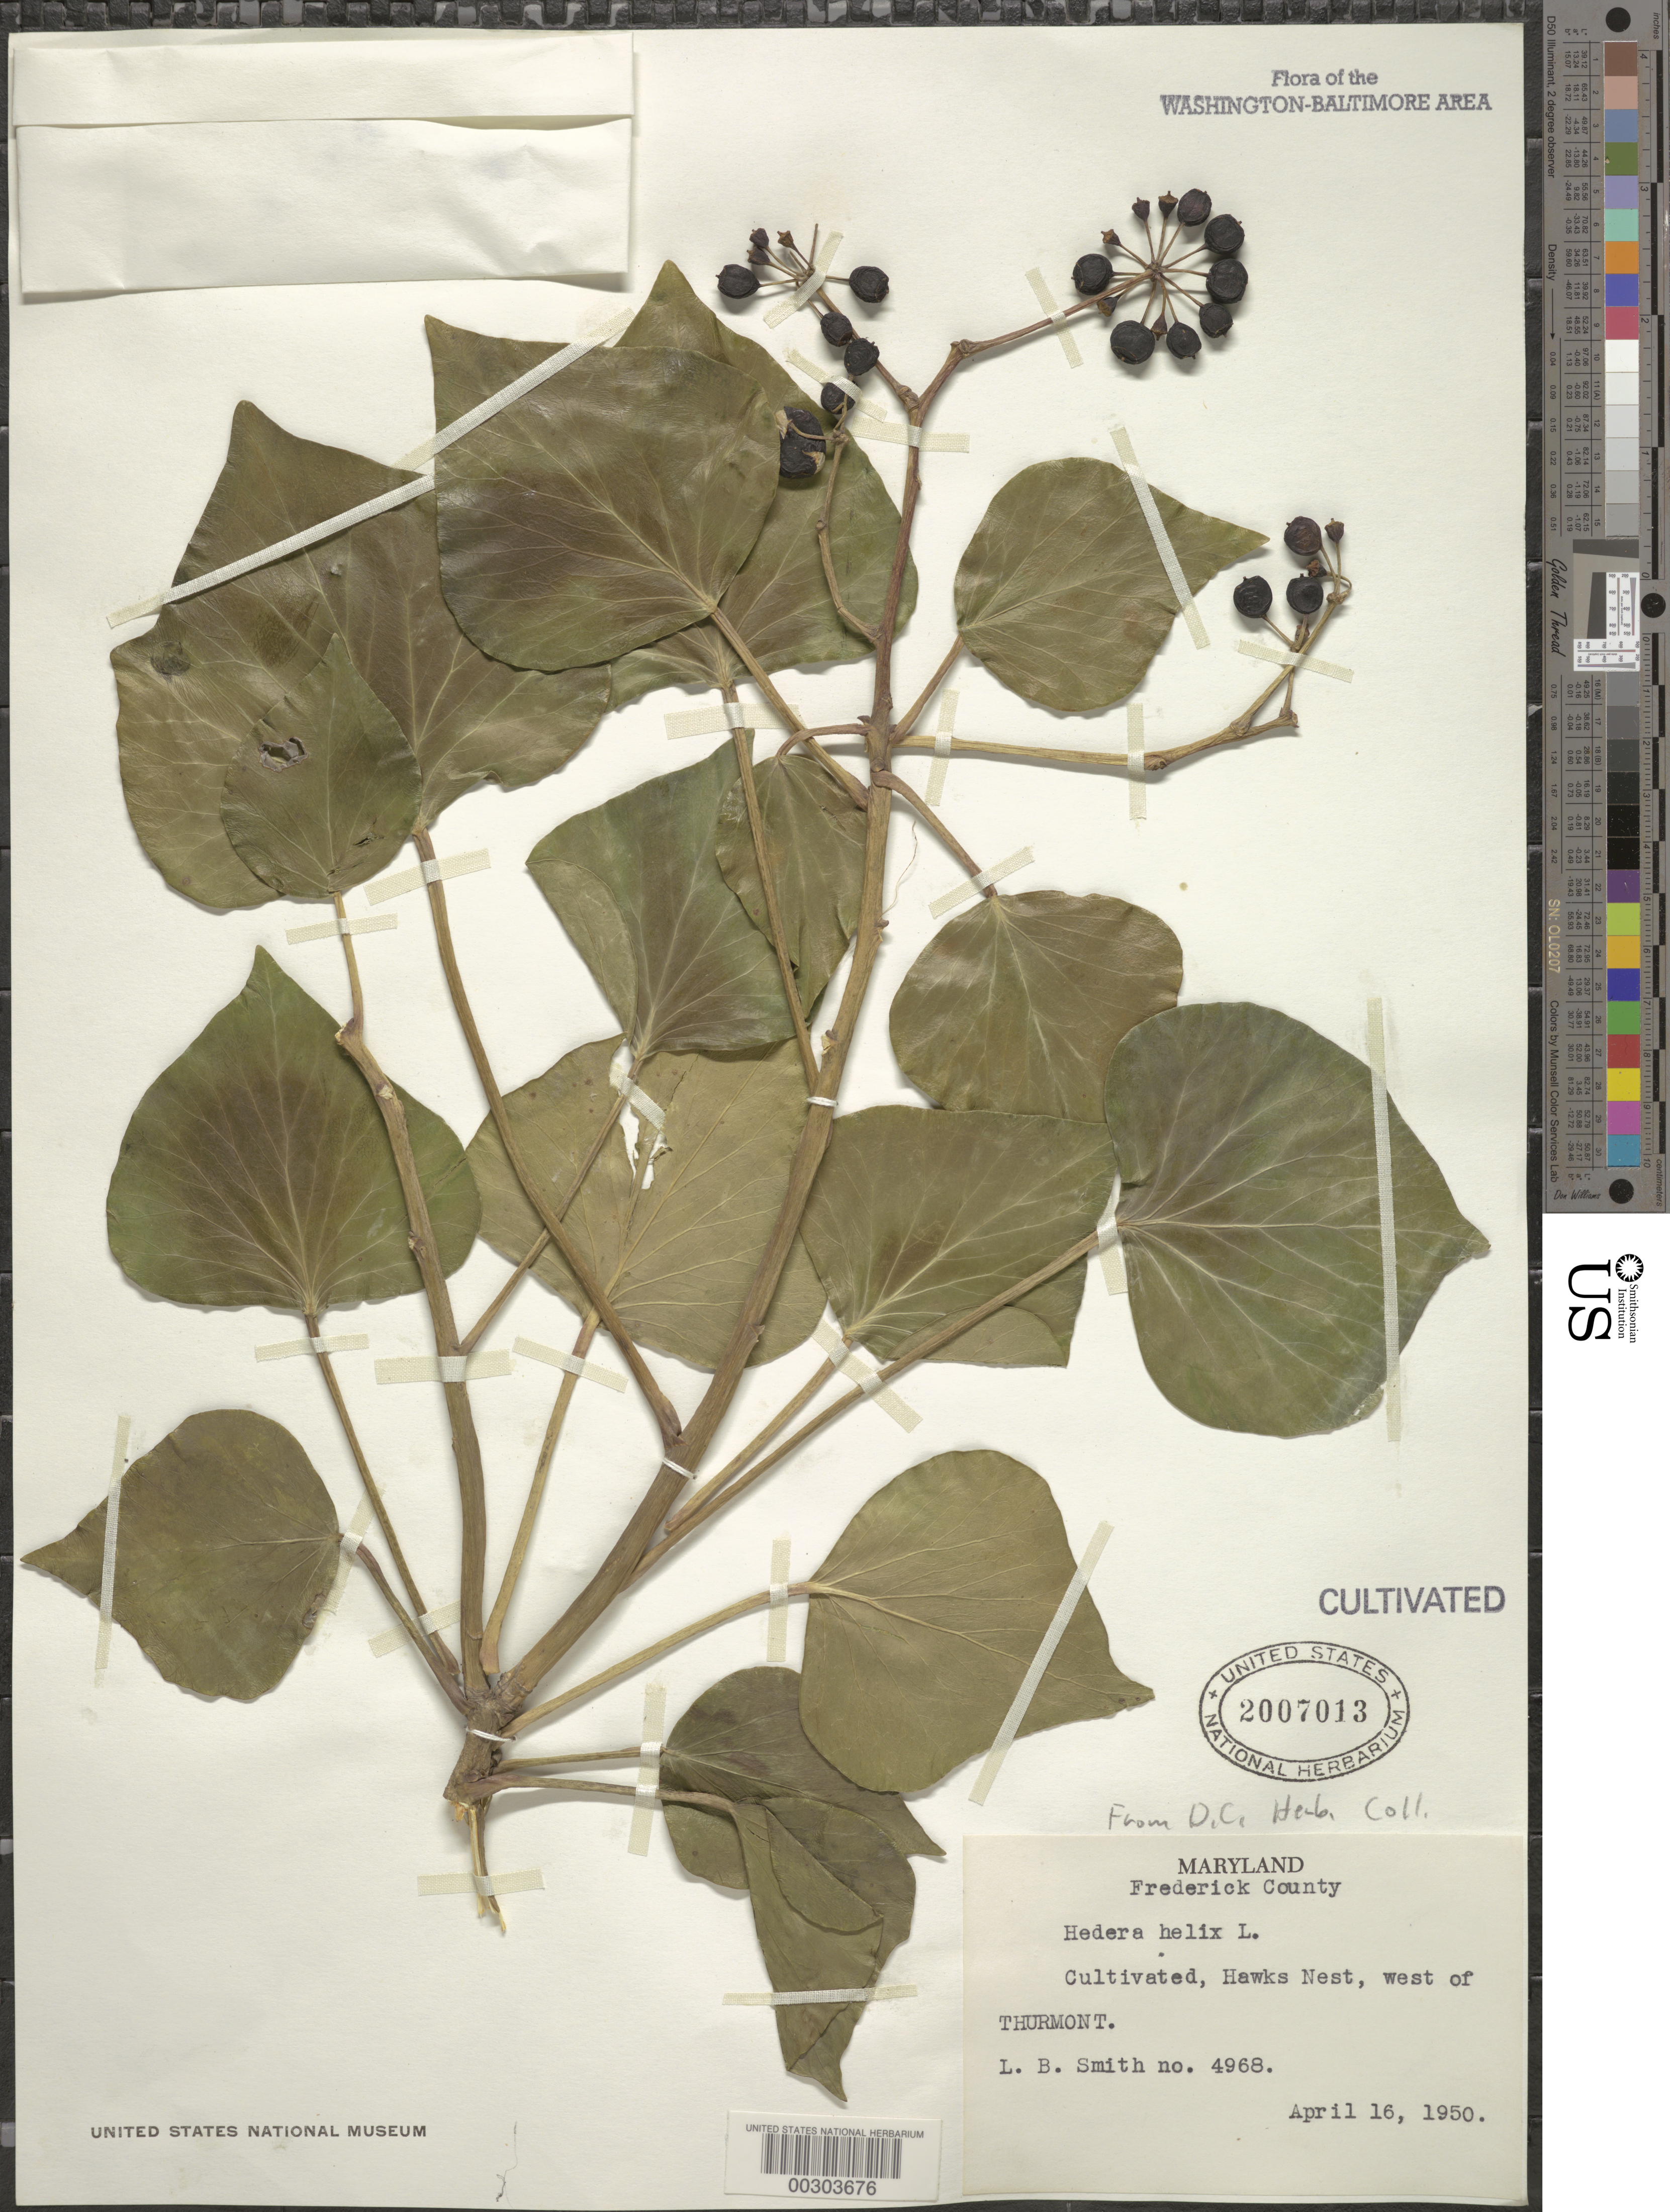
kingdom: Plantae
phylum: Tracheophyta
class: Magnoliopsida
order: Apiales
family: Araliaceae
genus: Hedera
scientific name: Hedera helix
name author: L.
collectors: L. Smith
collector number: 4968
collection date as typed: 16 Apr 1950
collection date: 1950-04-16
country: United States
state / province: Maryland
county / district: Frederick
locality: Hawks Nest, W of Thurmont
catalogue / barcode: US 2007013